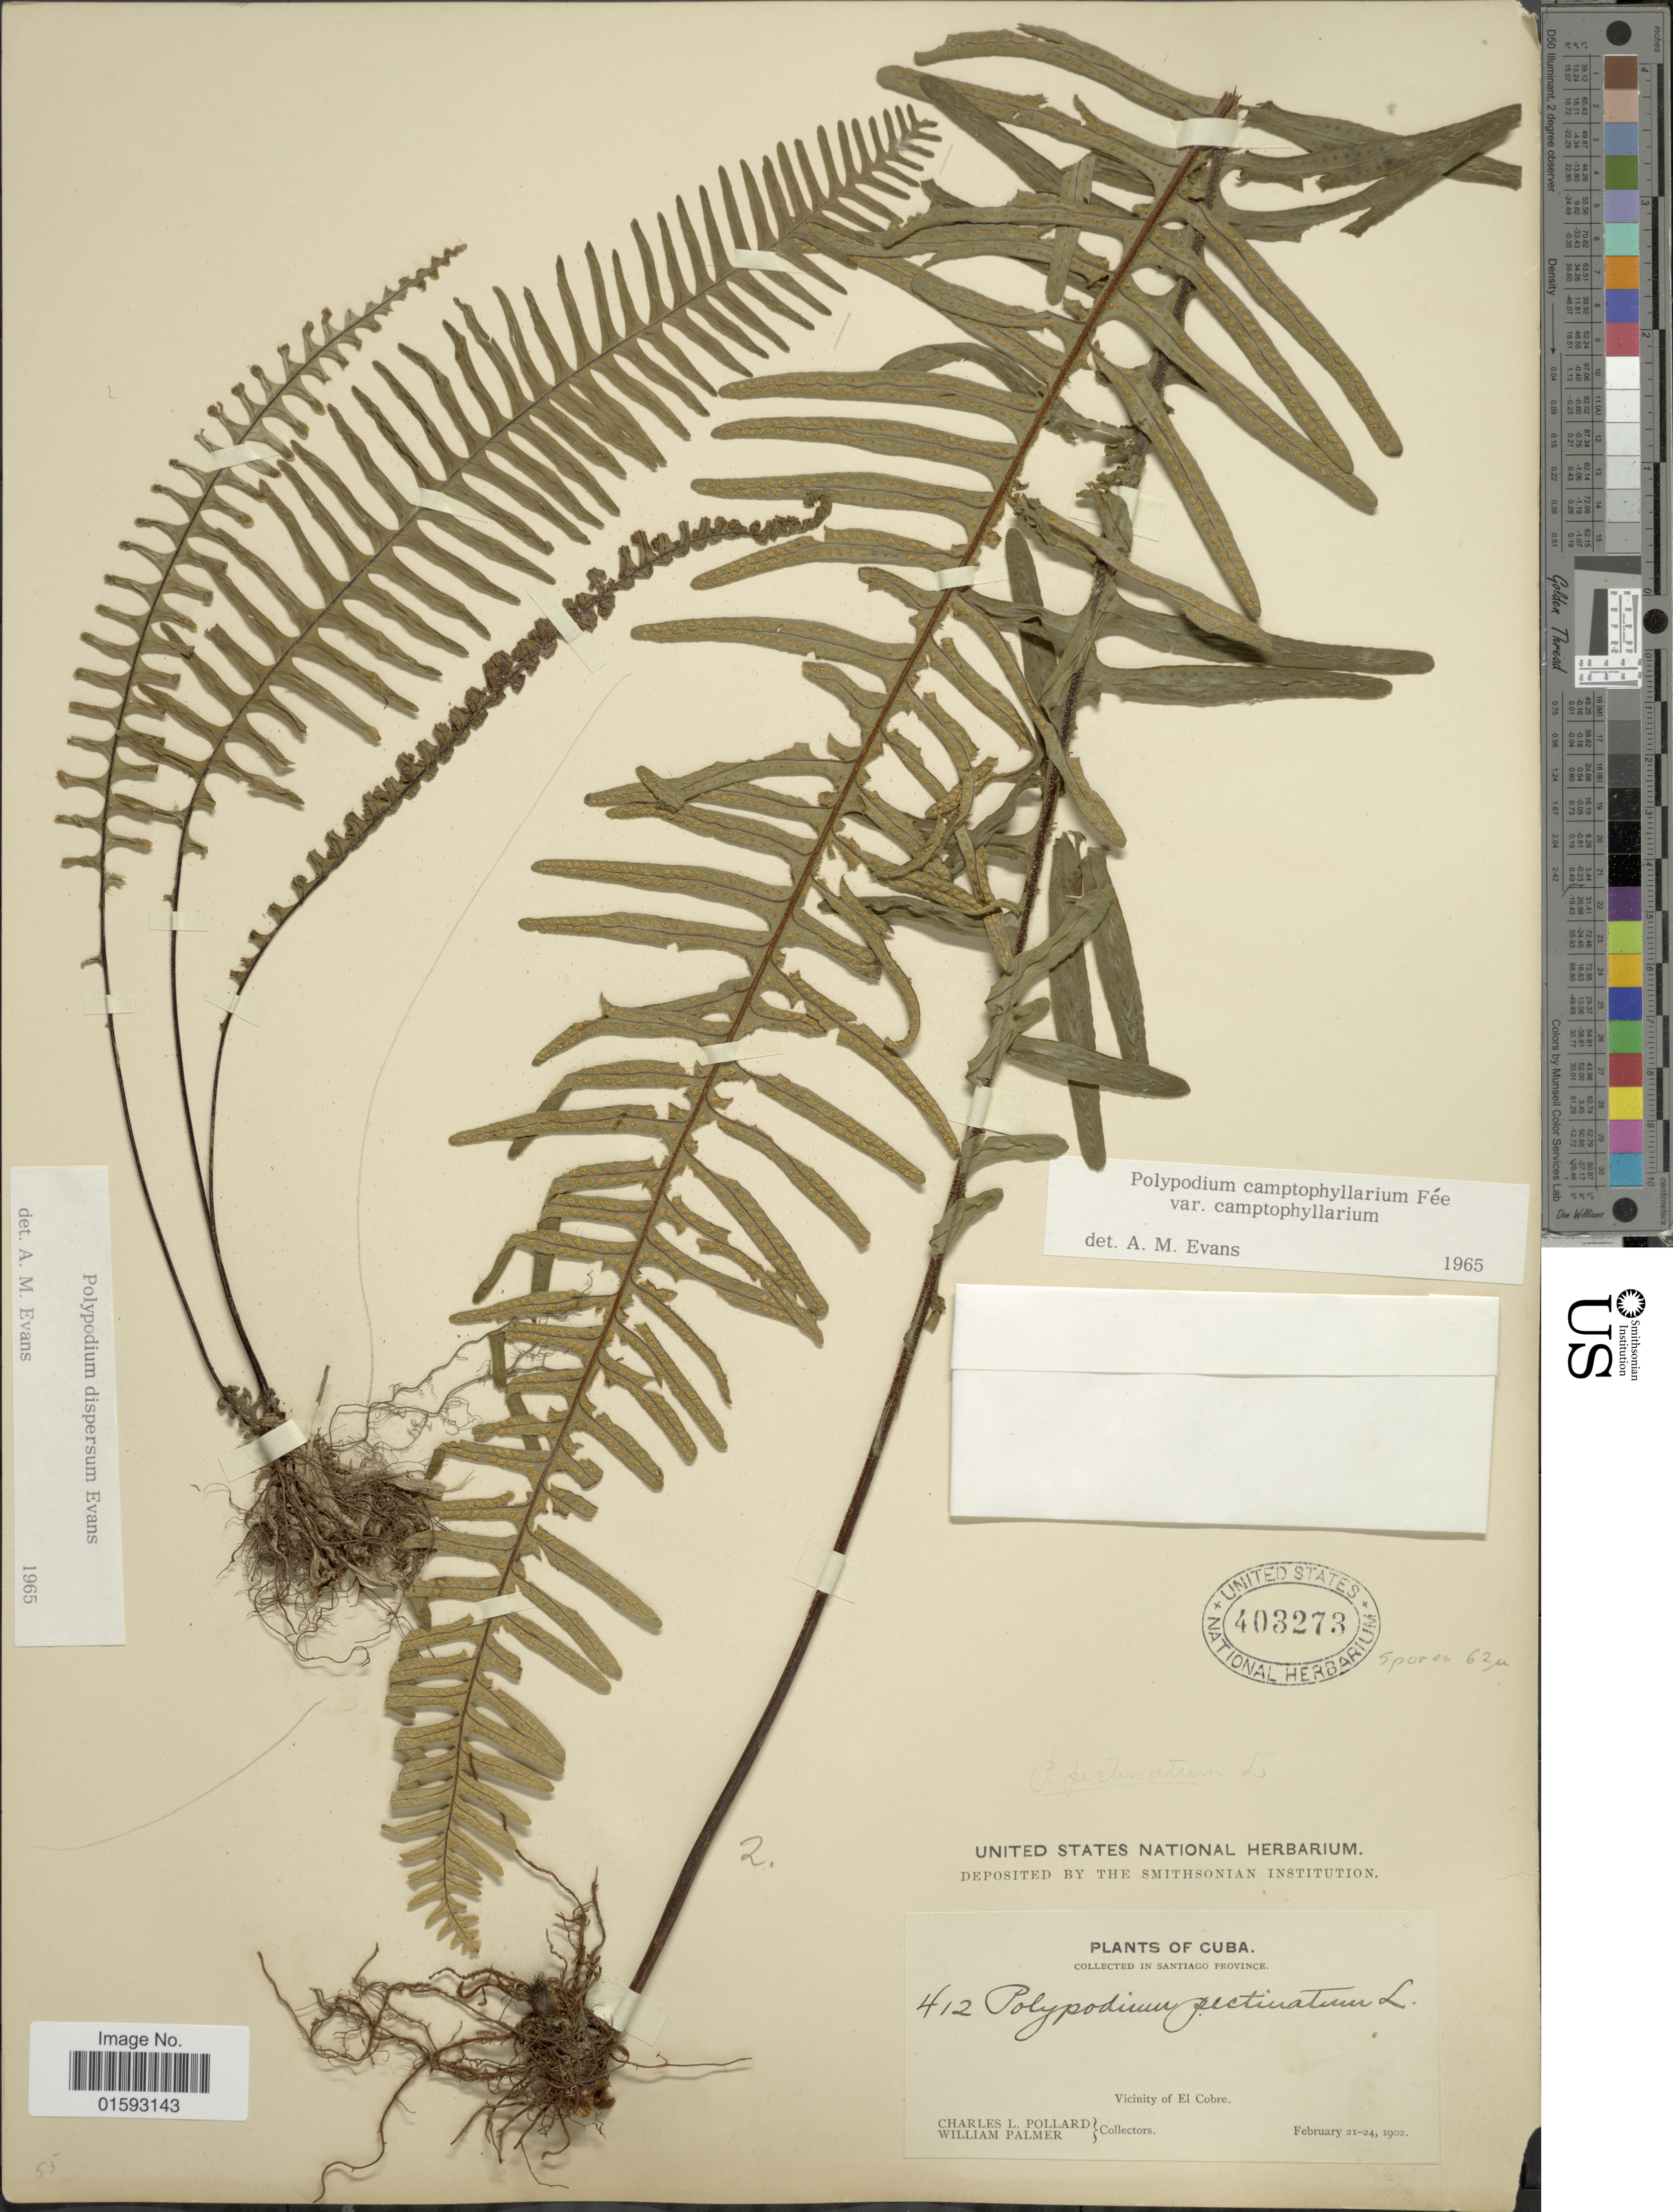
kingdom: Plantae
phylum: Tracheophyta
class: Polypodiopsida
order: Polypodiales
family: Polypodiaceae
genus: Pecluma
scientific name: Pecluma camptophyllaria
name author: (Fée) M.G. Price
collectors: C. L. Pollard & W. Palmer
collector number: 412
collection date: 1902-02-21/1902-02-24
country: Cuba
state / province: Santiago de Cuba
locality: Vicinity of El Cobre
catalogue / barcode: US 403273